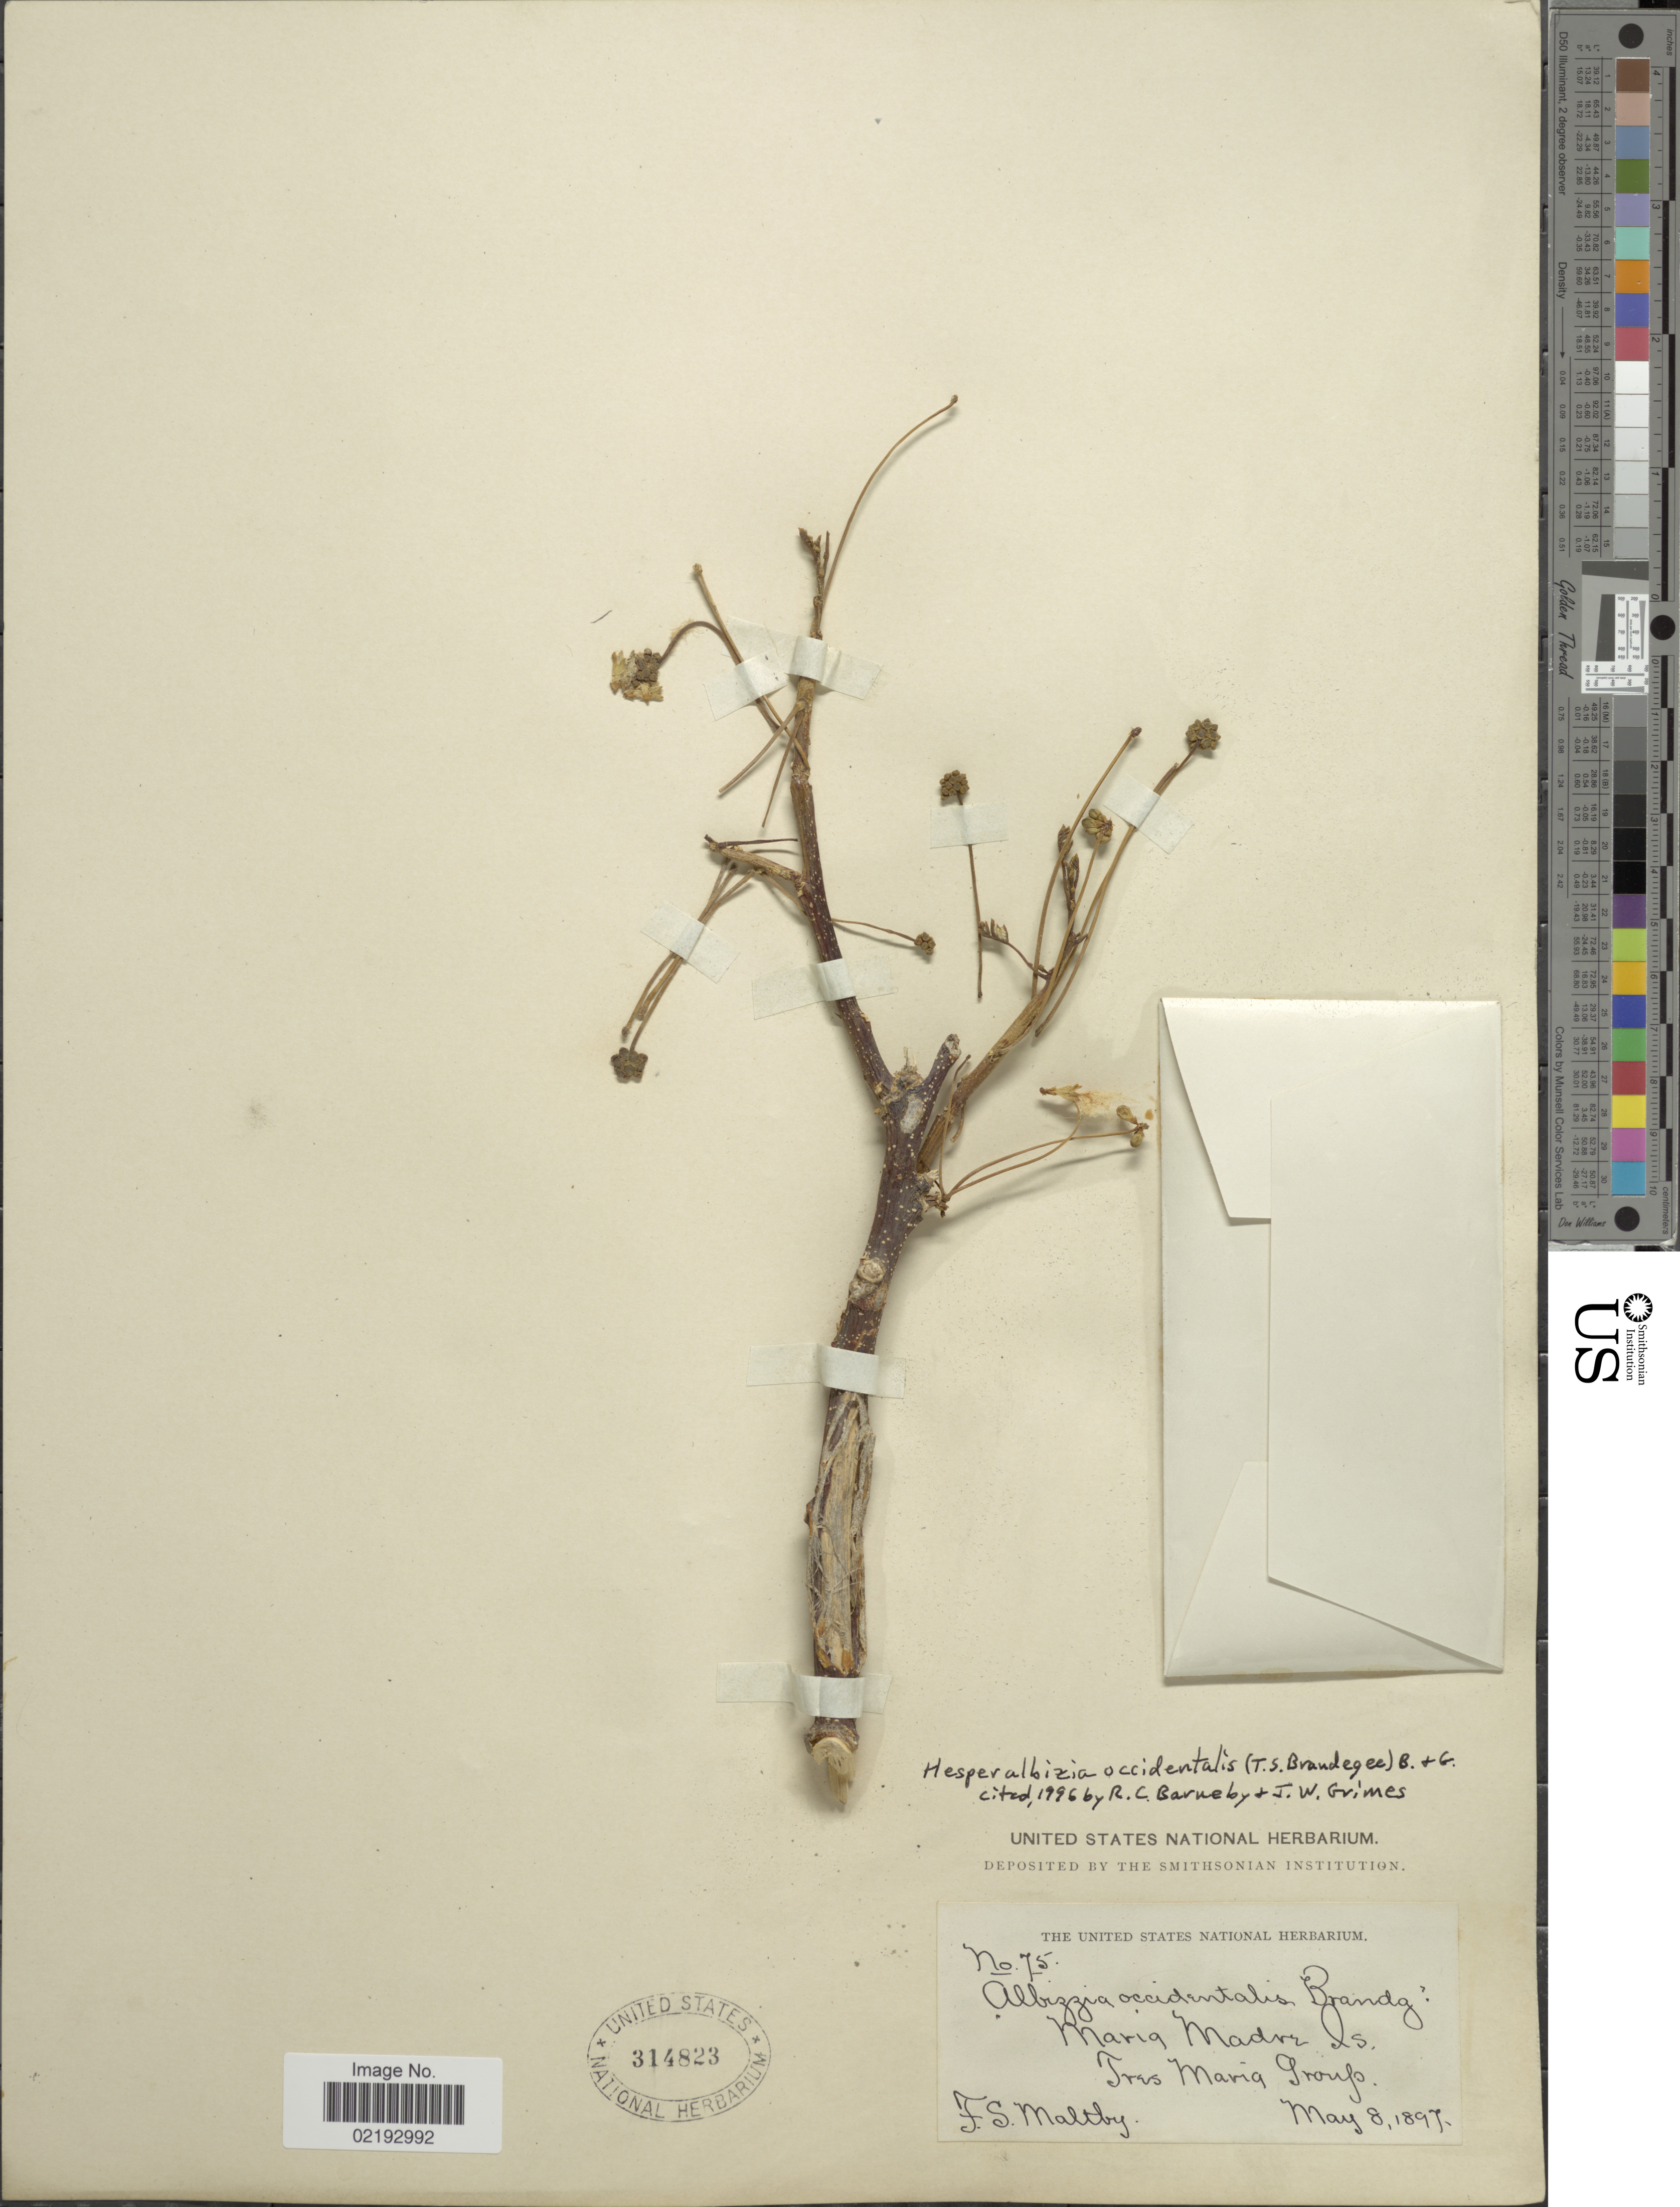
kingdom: Plantae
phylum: Tracheophyta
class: Magnoliopsida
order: Fabales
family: Fabaceae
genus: Hesperalbizia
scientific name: Hesperalbizia occidentalis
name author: (Brandegee) Barneby & J.W. Grimes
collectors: F. S. Maltby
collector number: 75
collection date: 1897-05-08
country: Mexico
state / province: Nayarit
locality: Maria Madre Is., Tres Maria Group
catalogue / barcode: US 314823